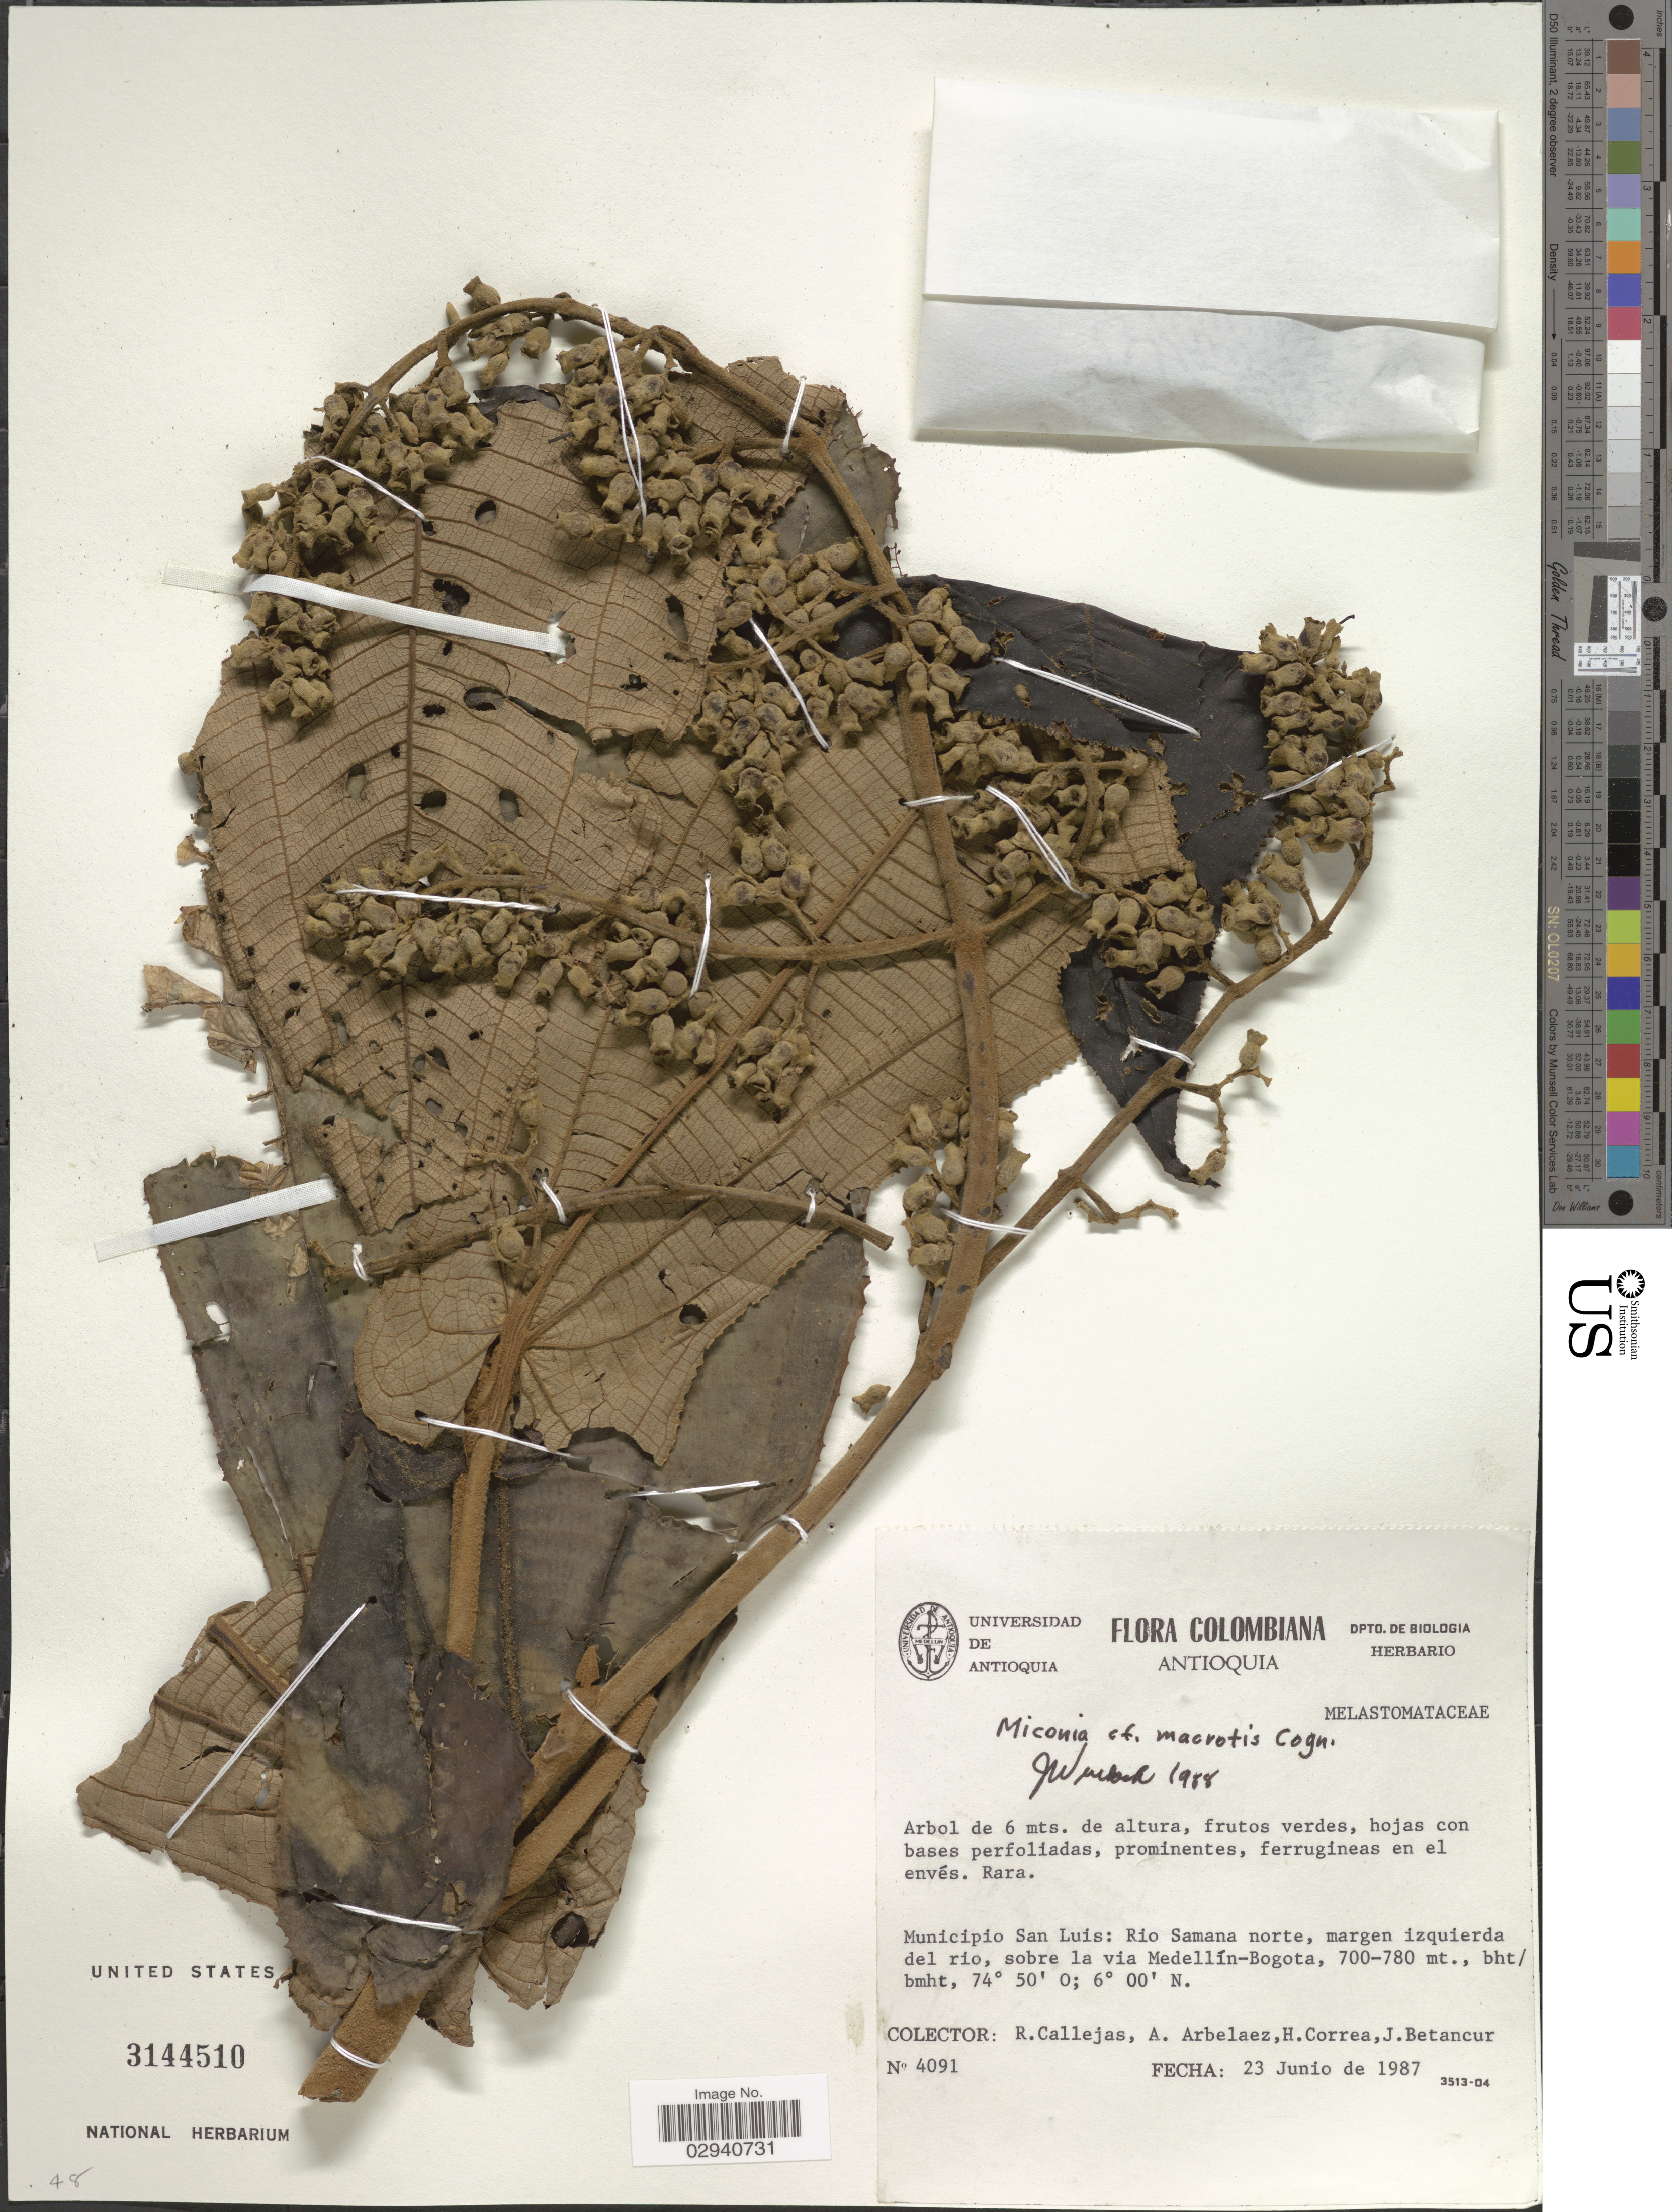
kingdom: Plantae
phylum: Tracheophyta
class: Magnoliopsida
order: Myrtales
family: Melastomataceae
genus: Miconia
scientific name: Miconia macrotis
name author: Cogn.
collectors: R. Callejas, A. Arbelaez, H. Correa & J. Betancur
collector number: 4091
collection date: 1987-06-23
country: Colombia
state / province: Antioquia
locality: Municipio San Luis: Rio Samana norte, margen izquierda del rio, sobre la via Medellín-Bogota.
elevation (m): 700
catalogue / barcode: US 3144510